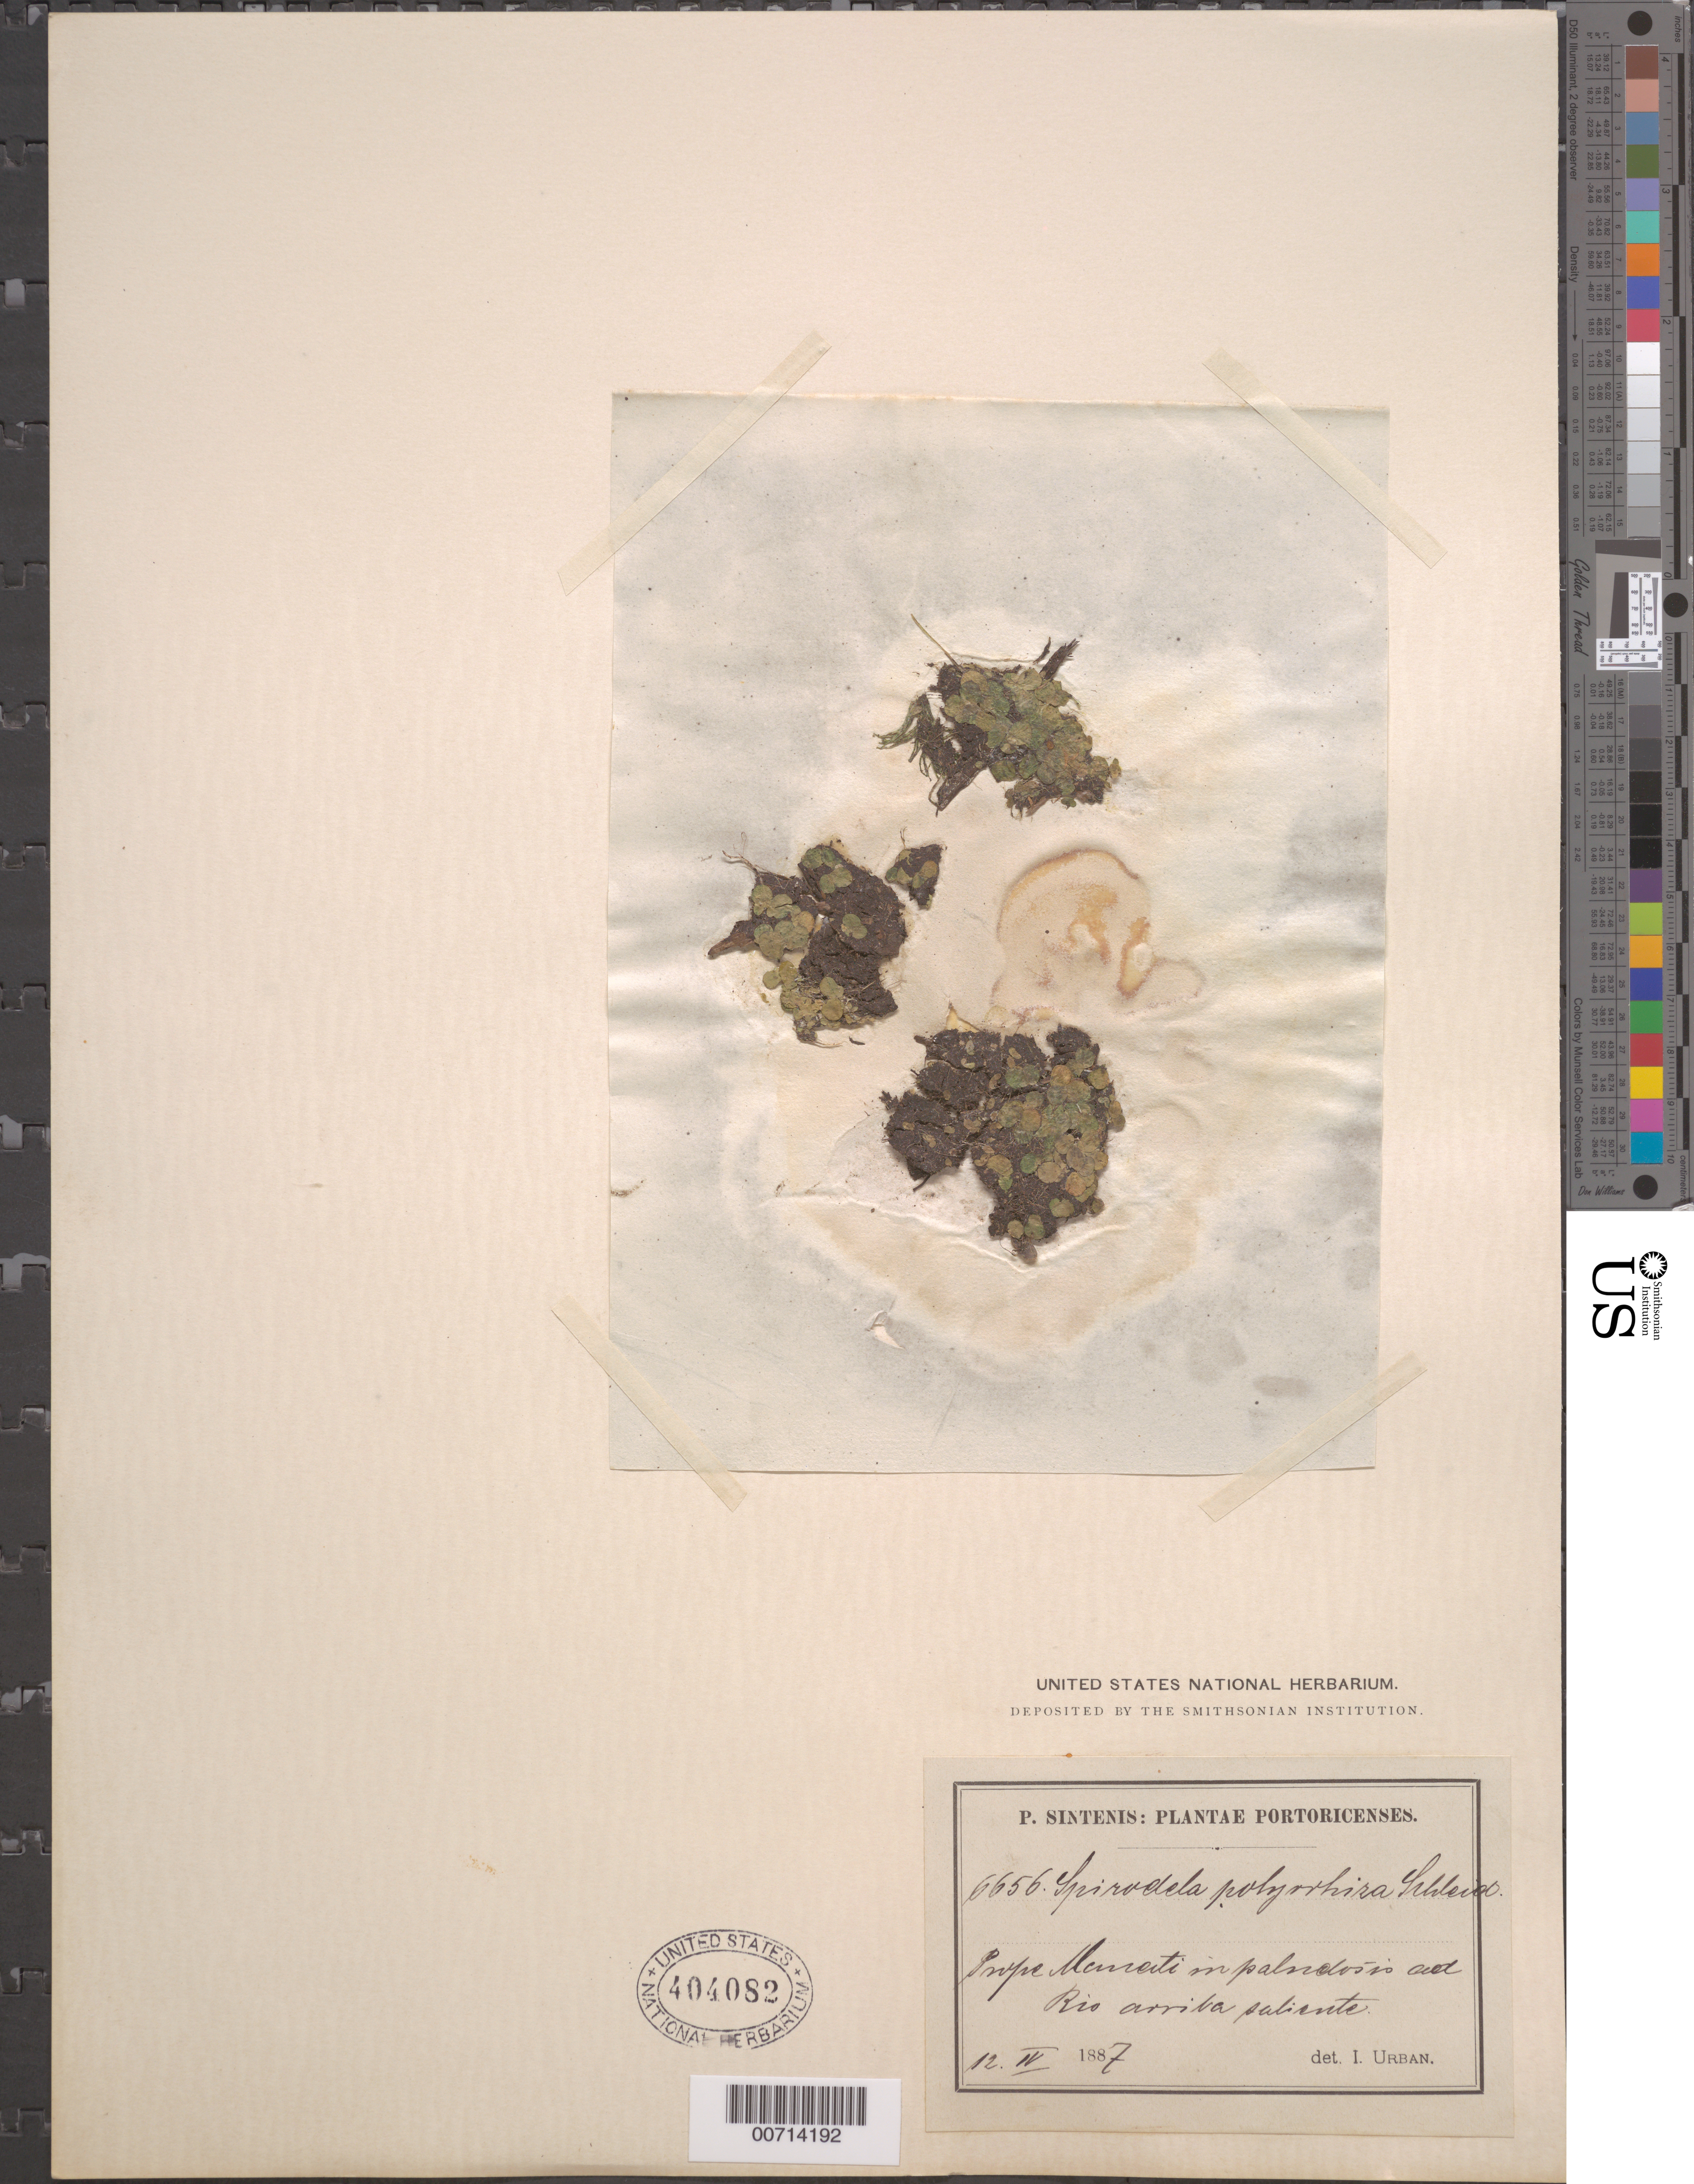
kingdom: Plantae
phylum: Tracheophyta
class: Liliopsida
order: Alismatales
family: Araceae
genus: Spirodela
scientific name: Spirodela polyrrhiza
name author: (L.) Schleid.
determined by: Urban, Ignatz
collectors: P. Sintenis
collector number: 6656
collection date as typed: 12 May 1887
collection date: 1887-05-12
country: Puerto Rico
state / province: Manatí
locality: Prope Manati ad Río Arriba saliente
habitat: In palndosis ad Rio Arriba saliente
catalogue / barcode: US 404082